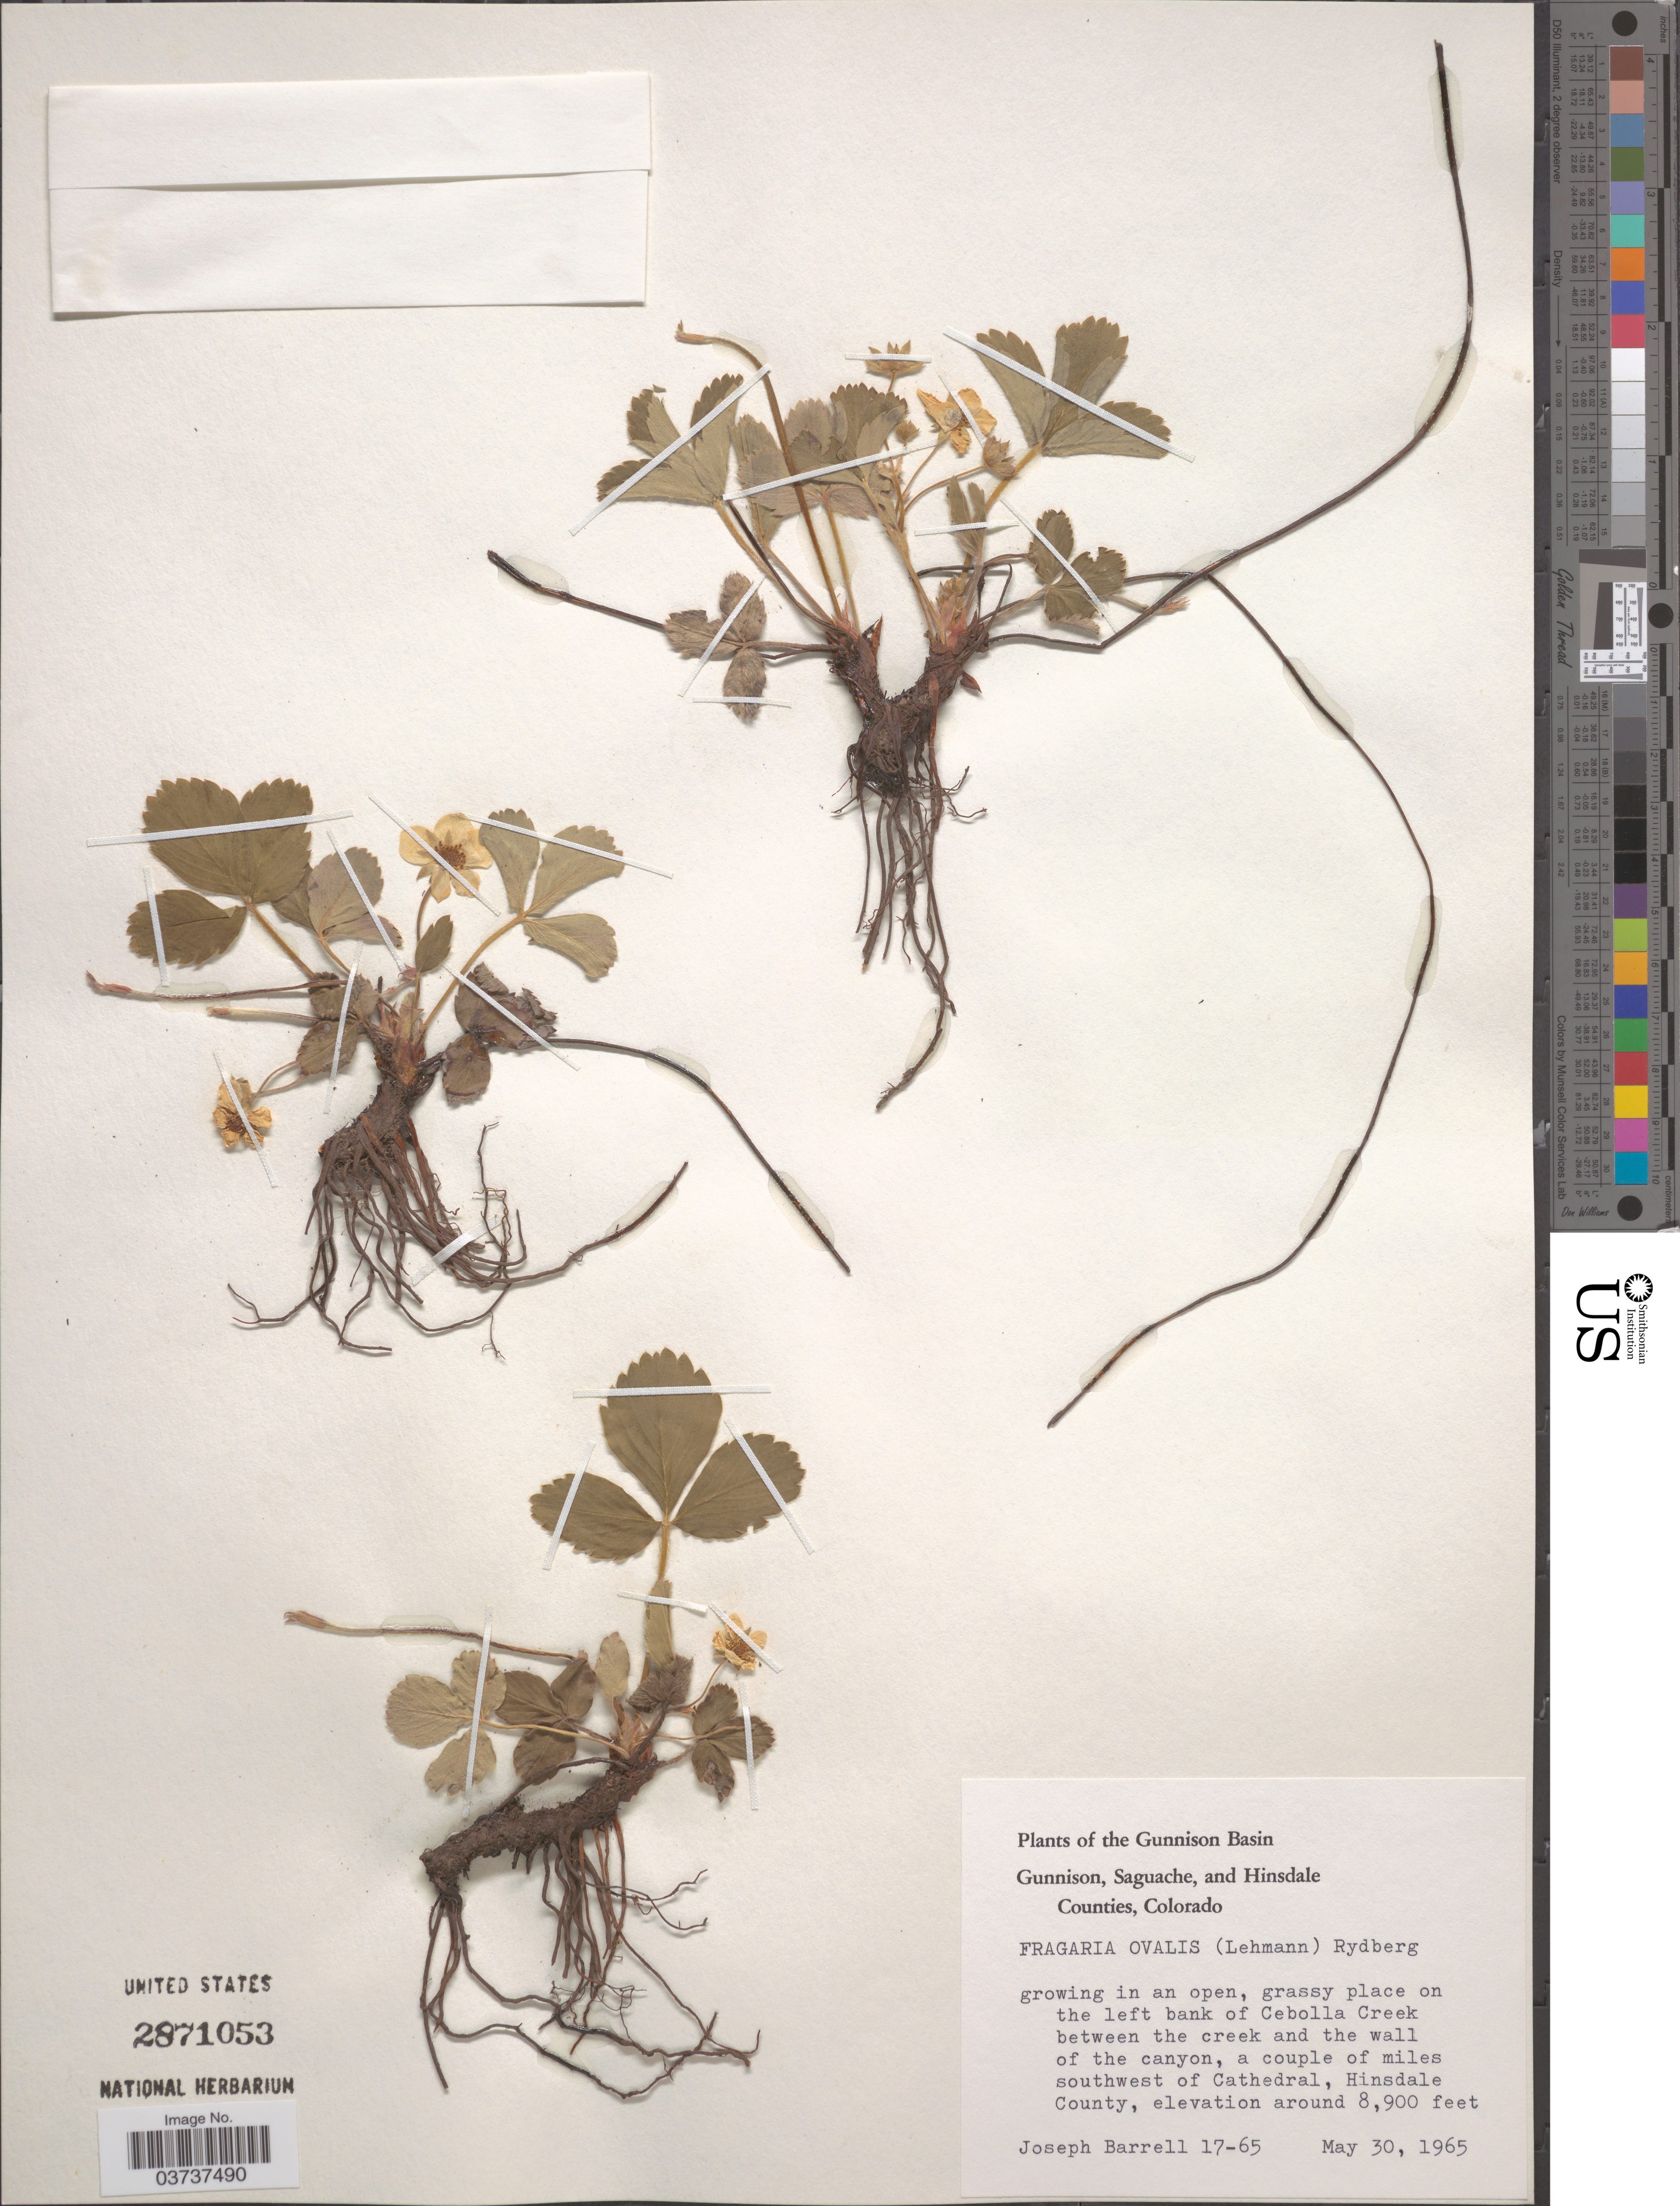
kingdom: Plantae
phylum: Tracheophyta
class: Magnoliopsida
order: Rosales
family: Rosaceae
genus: Fragaria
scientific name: Fragaria virginiana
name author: Mill.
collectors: J. Barrell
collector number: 17-65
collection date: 1965-05-30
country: United States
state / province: Colorado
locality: The Gunnison Basin. On the left bank of Cebolla Creek between the creek and the wall of the canyon, a couple of miles southwest of Cathedral, Hinsdale County.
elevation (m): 2713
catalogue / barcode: US 2871053